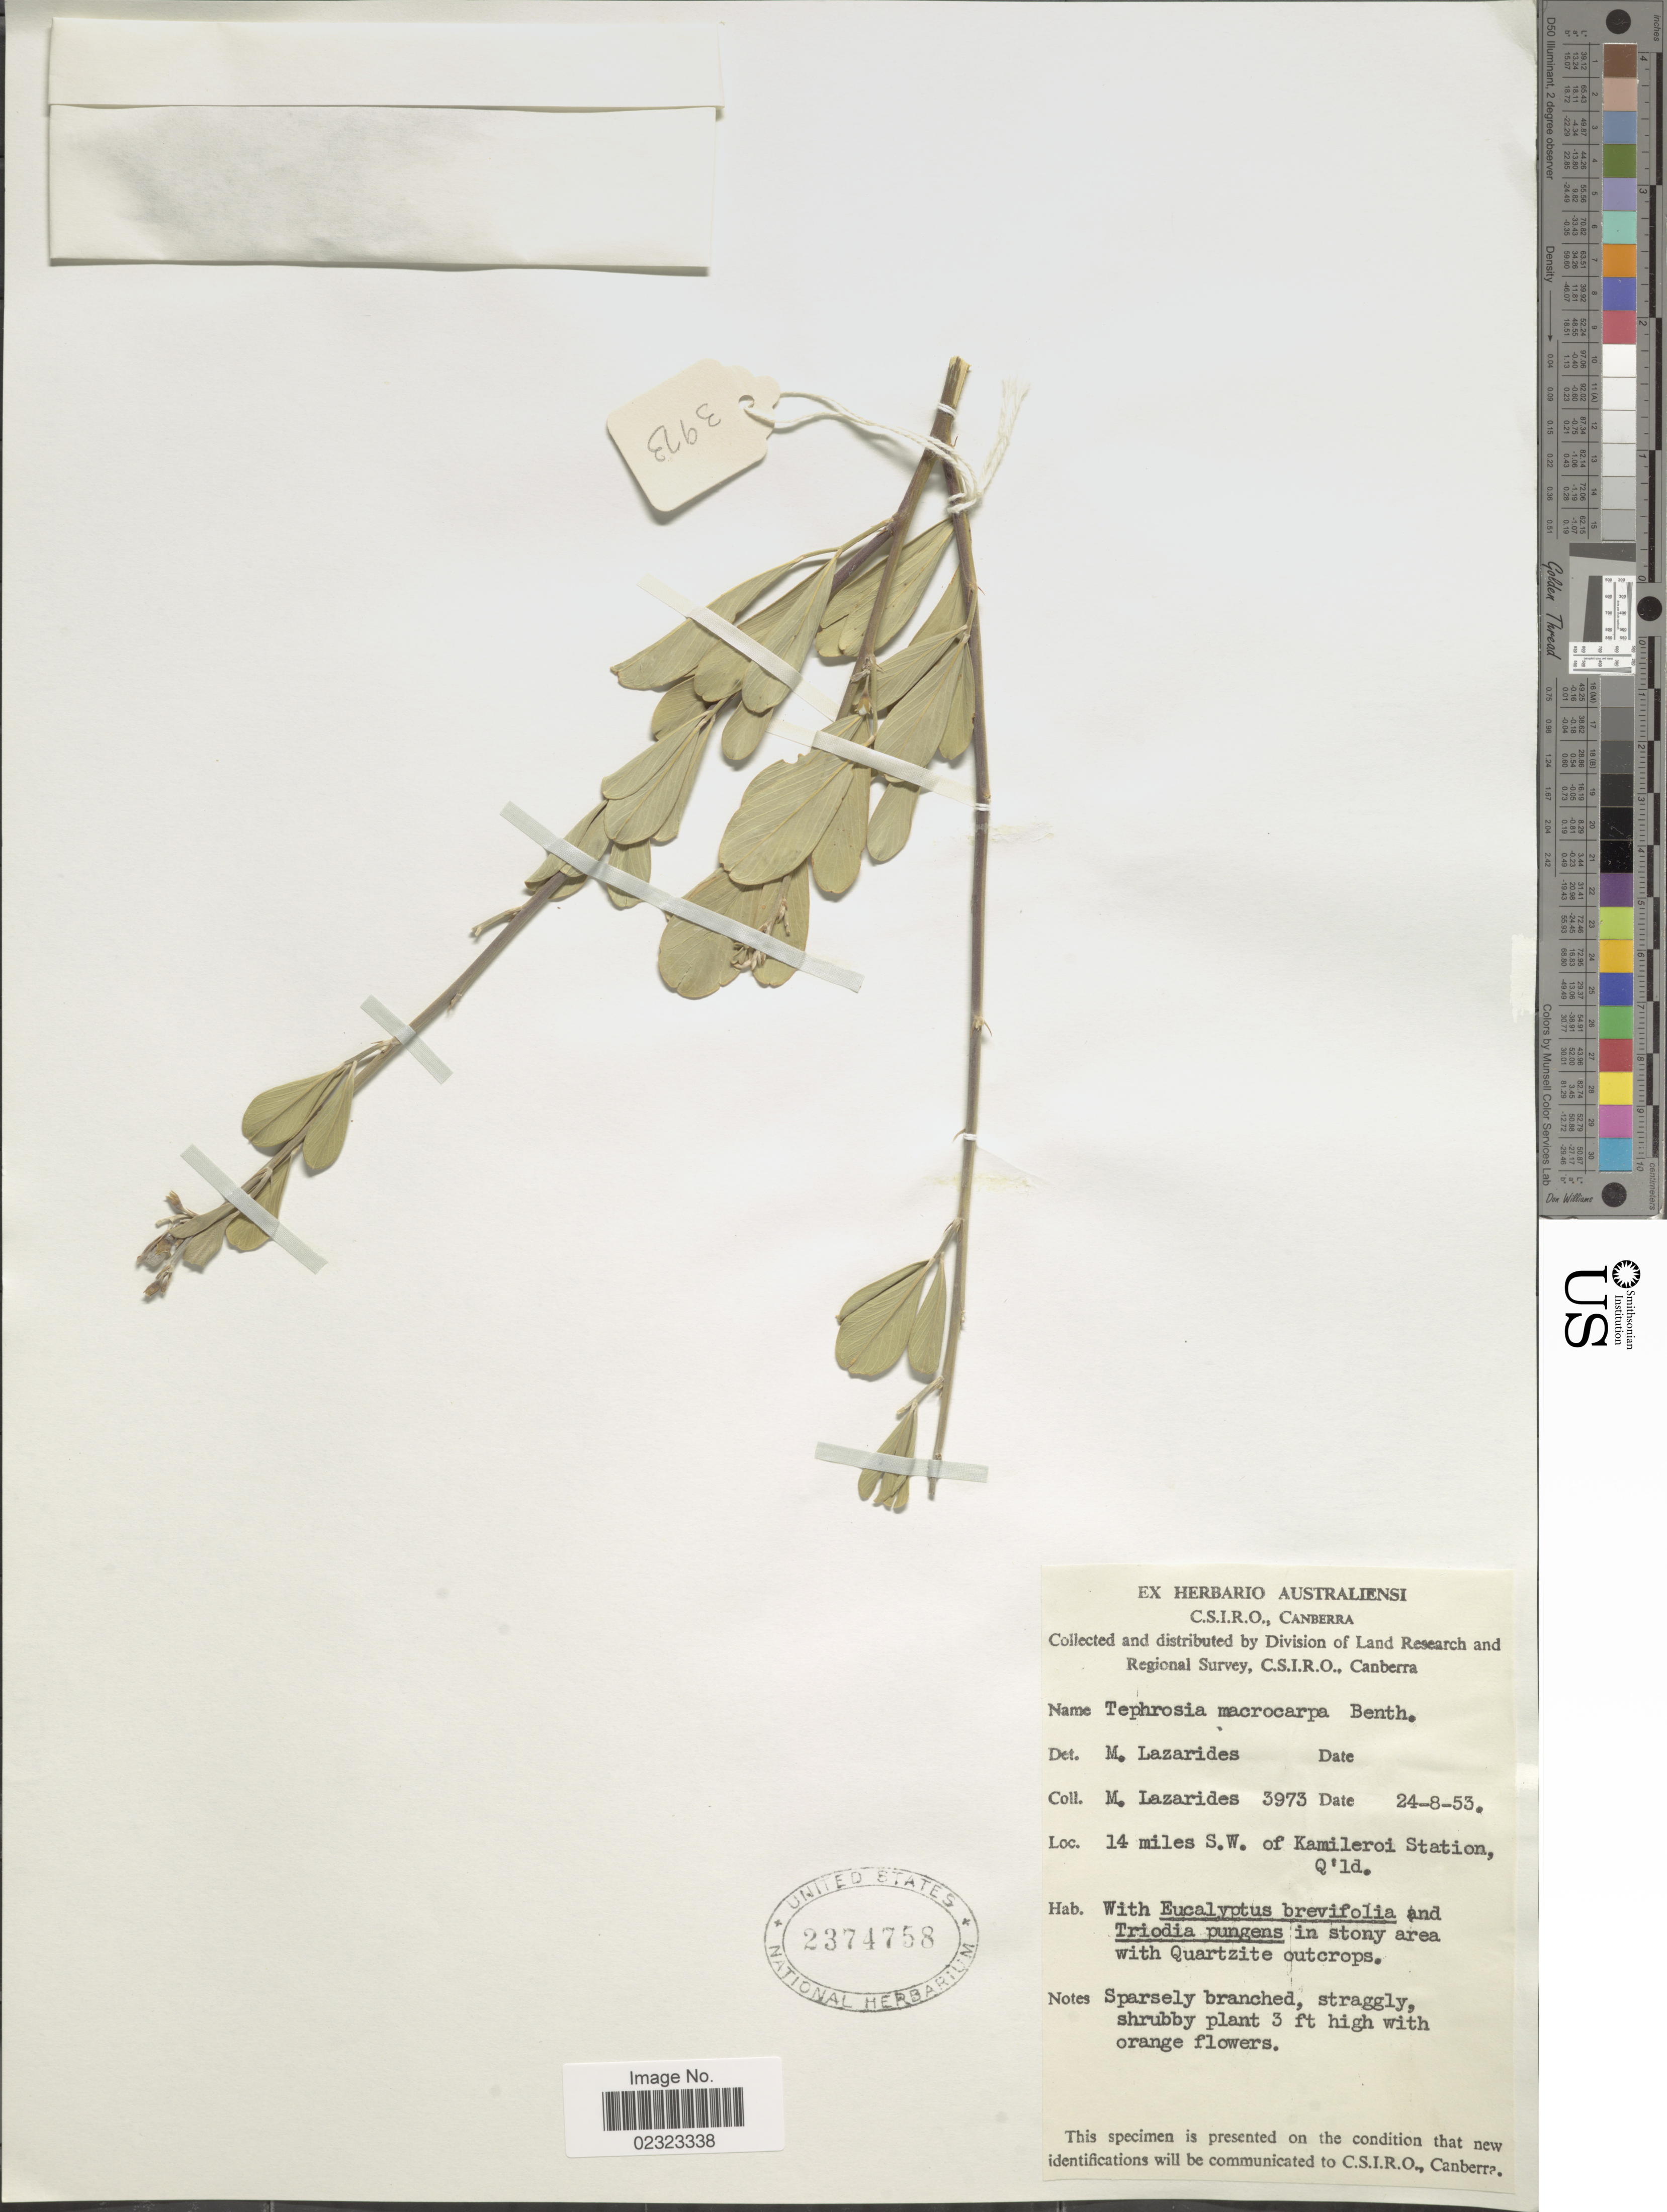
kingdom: Plantae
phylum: Tracheophyta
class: Magnoliopsida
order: Fabales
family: Fabaceae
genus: Tephrosia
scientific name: Tephrosia macrocarpa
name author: Benth.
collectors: M. Lazarides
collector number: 3973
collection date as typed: Transcribed d/m/y: 24/8/53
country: Australia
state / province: Queensland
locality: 14 miles S.W. of Kamileroi Station, Q'ld.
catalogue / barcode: US 2374758